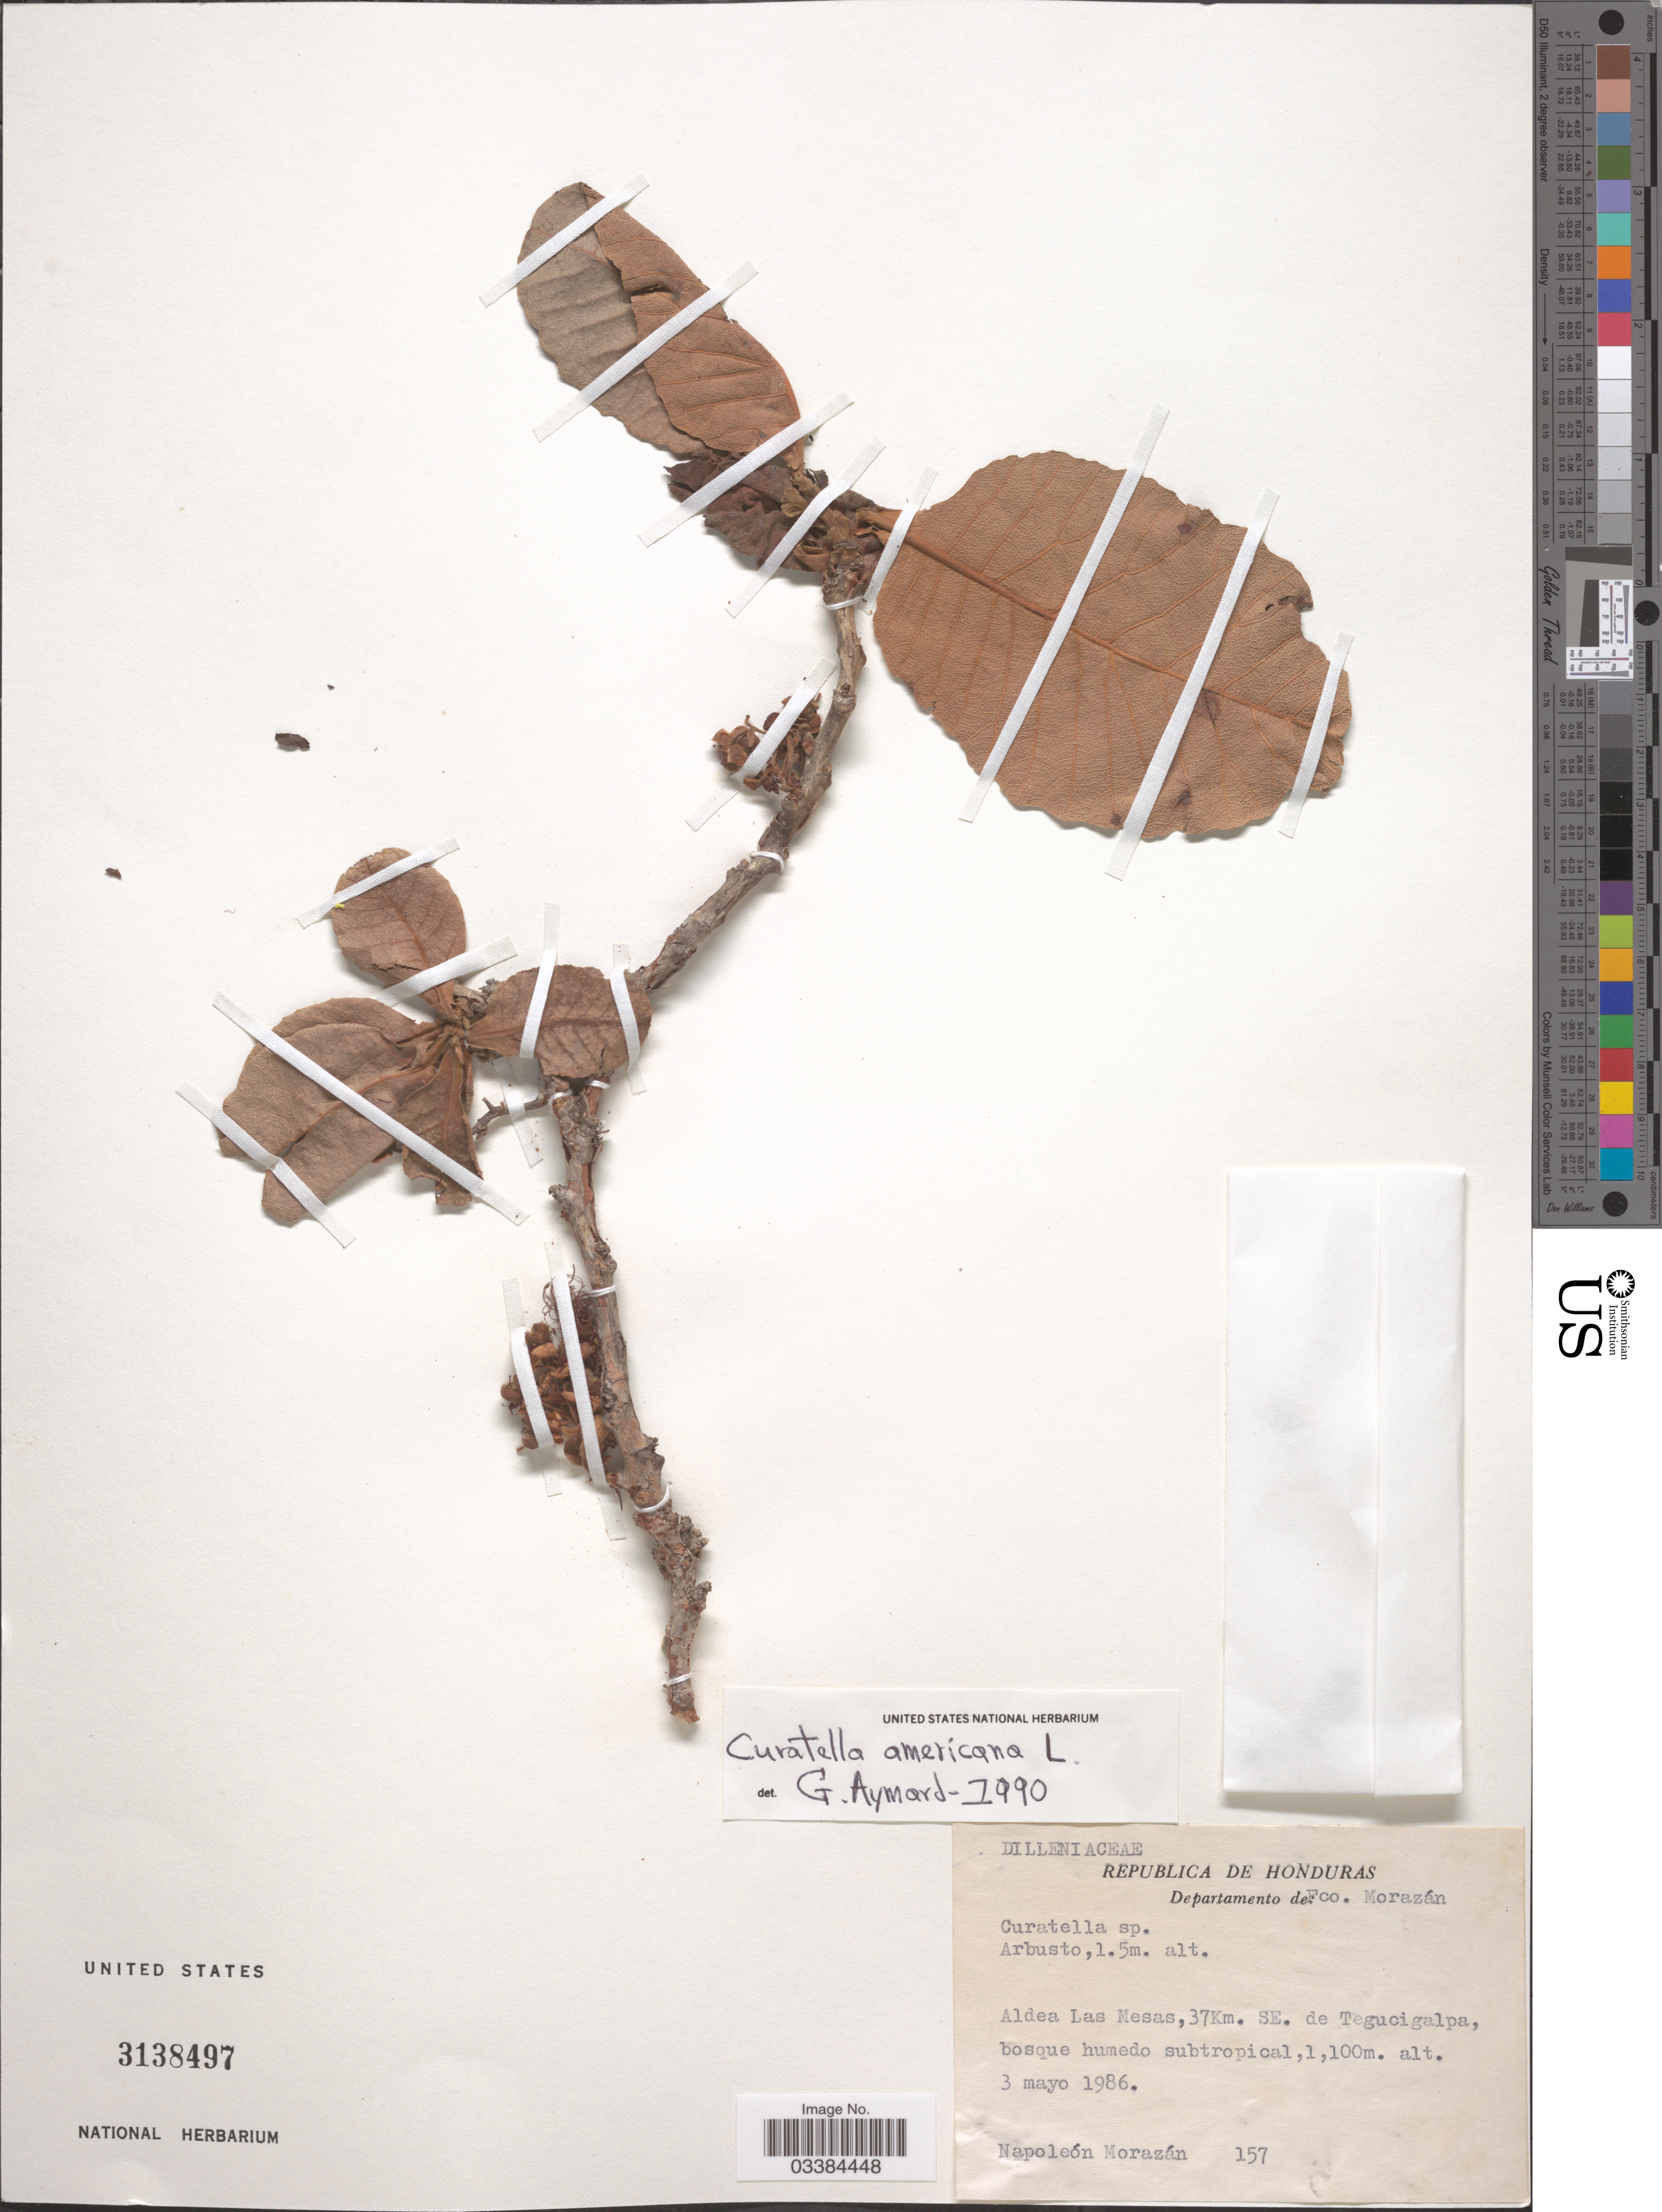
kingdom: Plantae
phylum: Tracheophyta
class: Magnoliopsida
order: Dilleniales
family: Dilleniaceae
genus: Curatella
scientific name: Curatella americana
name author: L.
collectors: N. Morazan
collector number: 157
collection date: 1986-05-03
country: Honduras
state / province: Fco. Morazán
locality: Departamento de Fco. Morazán. Aldea Las Mesas, 37Km. SE. de Tegucigalpa, bosque humedo subtropical.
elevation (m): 1100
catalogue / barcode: US 3138497